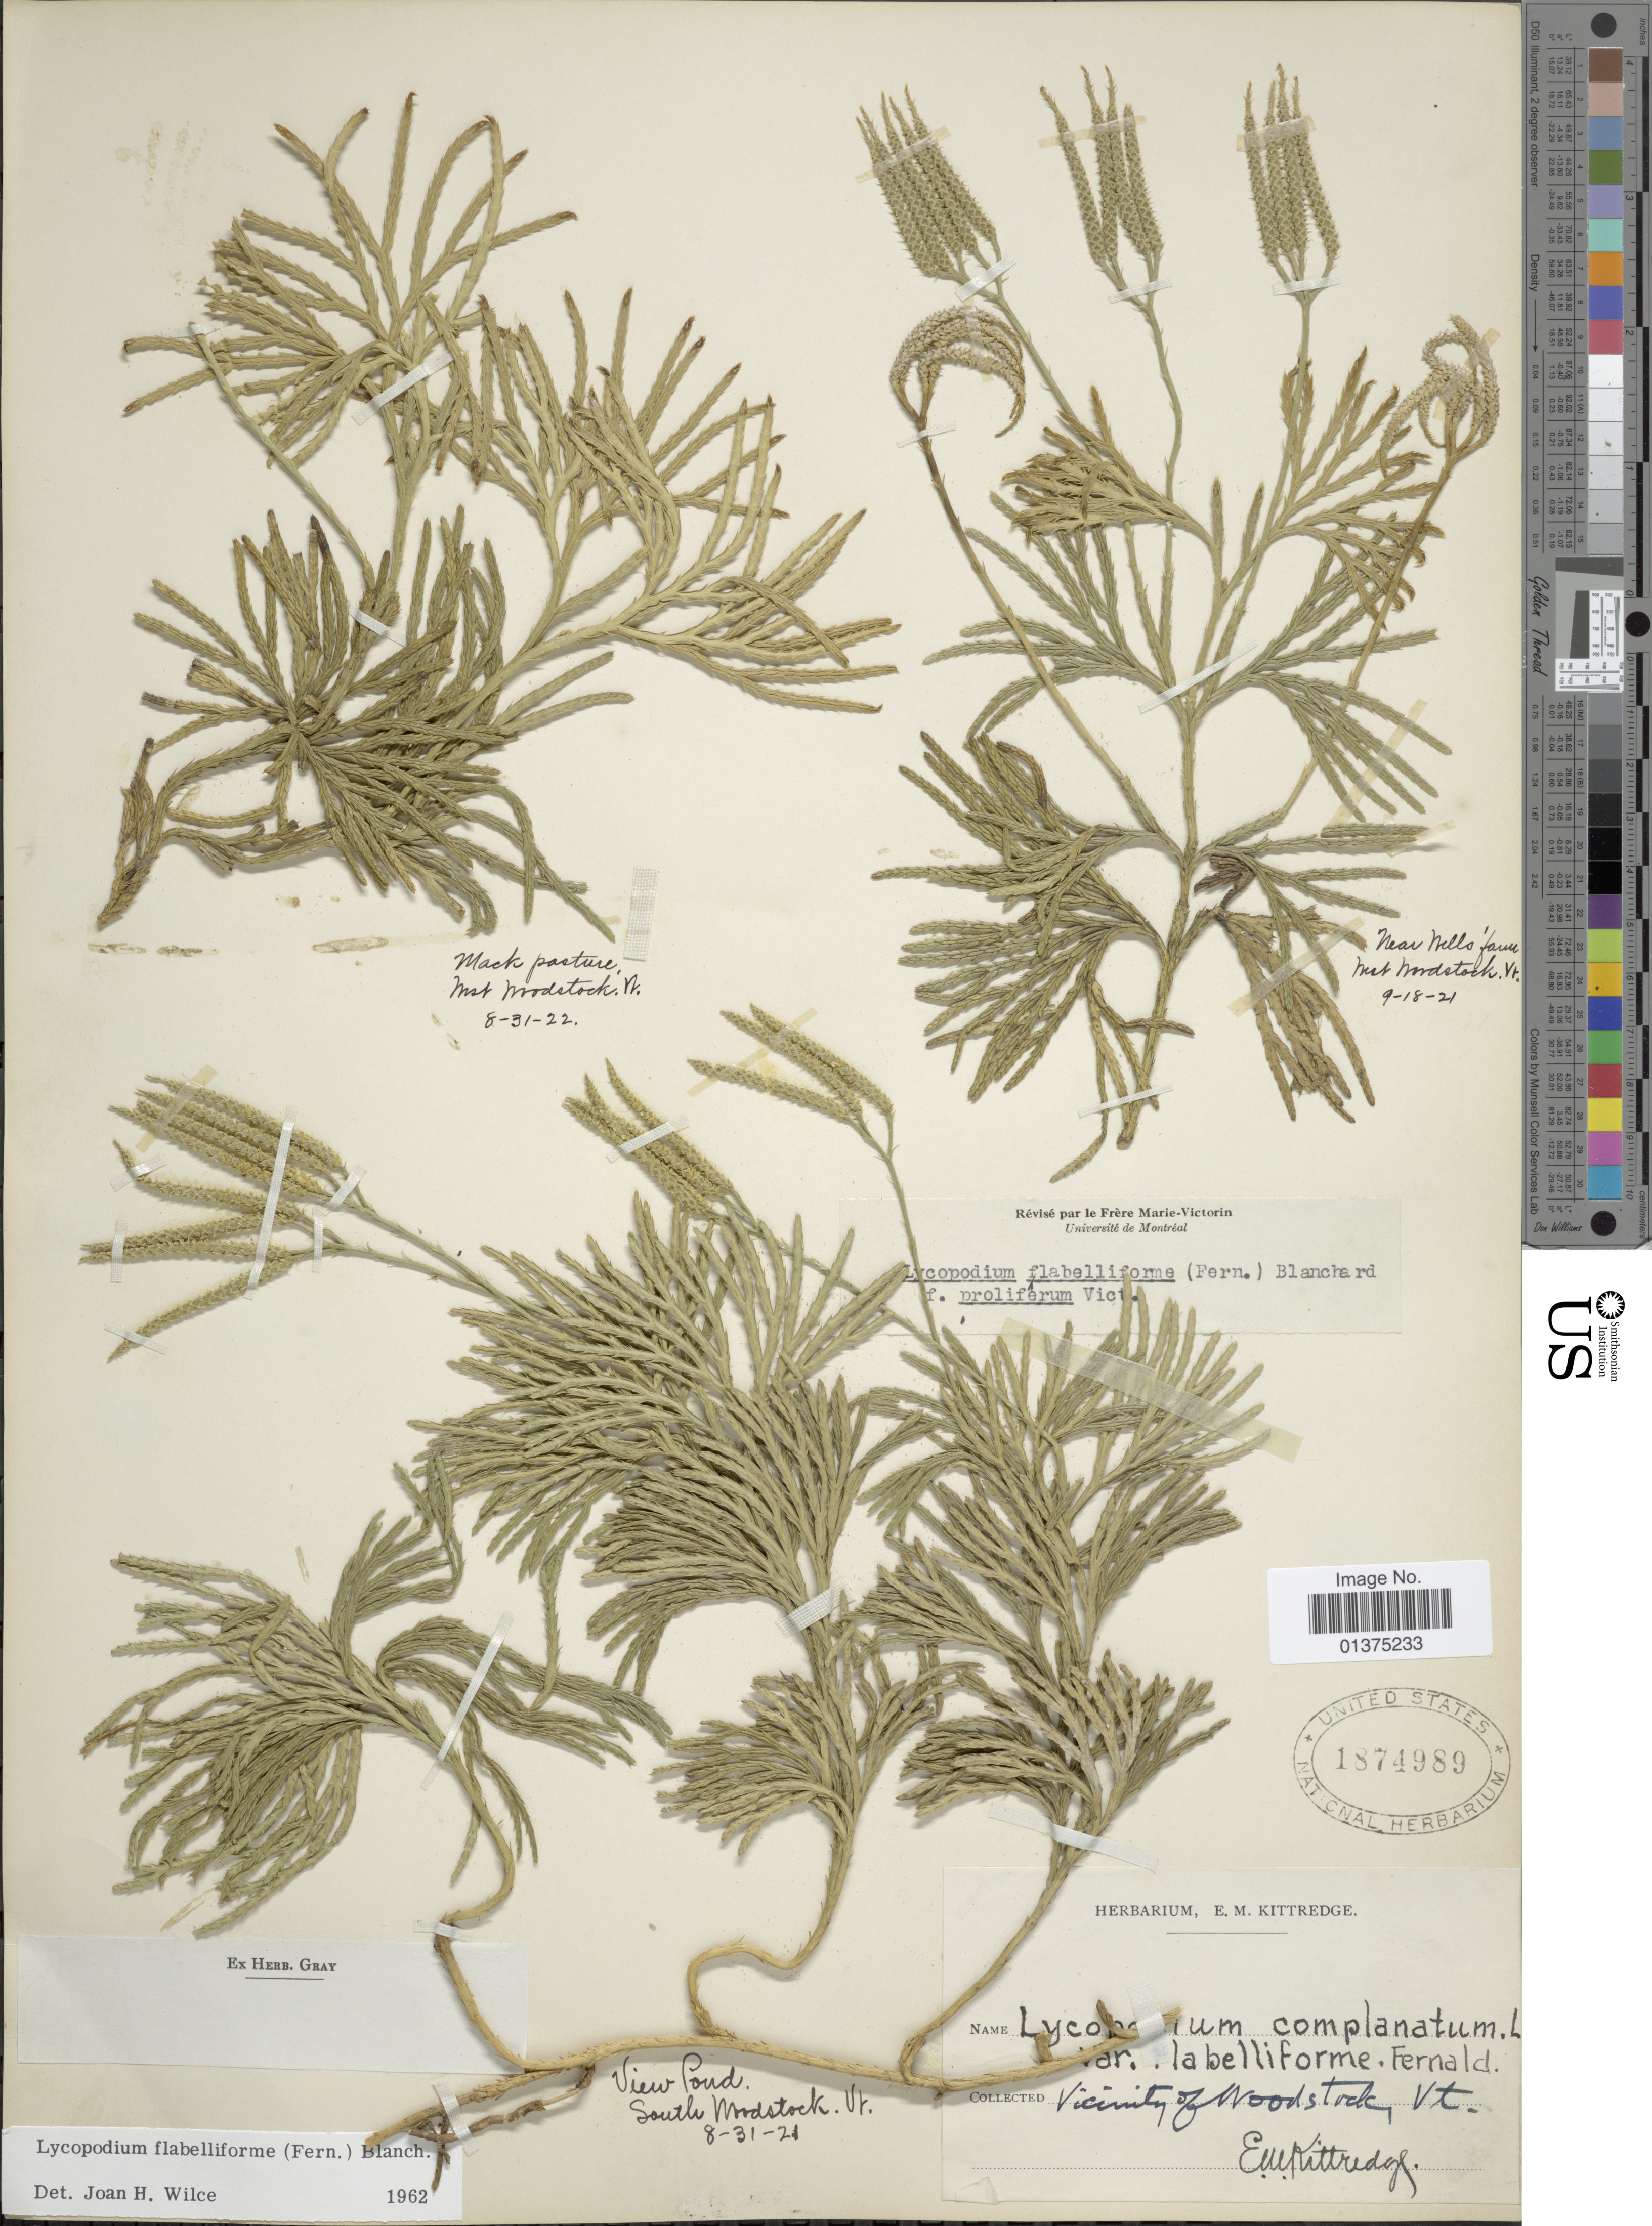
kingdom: Plantae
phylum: Tracheophyta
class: Lycopodiopsida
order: Lycopodiales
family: Lycopodiaceae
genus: Diphasiastrum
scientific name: Diphasiastrum digitatum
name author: (Dill. ex A. Braun) Holub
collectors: E. Kittridge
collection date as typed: Transcribed d/m/y: 31/8/21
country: United States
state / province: Vermont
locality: Vicinity of Woodstock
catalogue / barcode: US 1874989